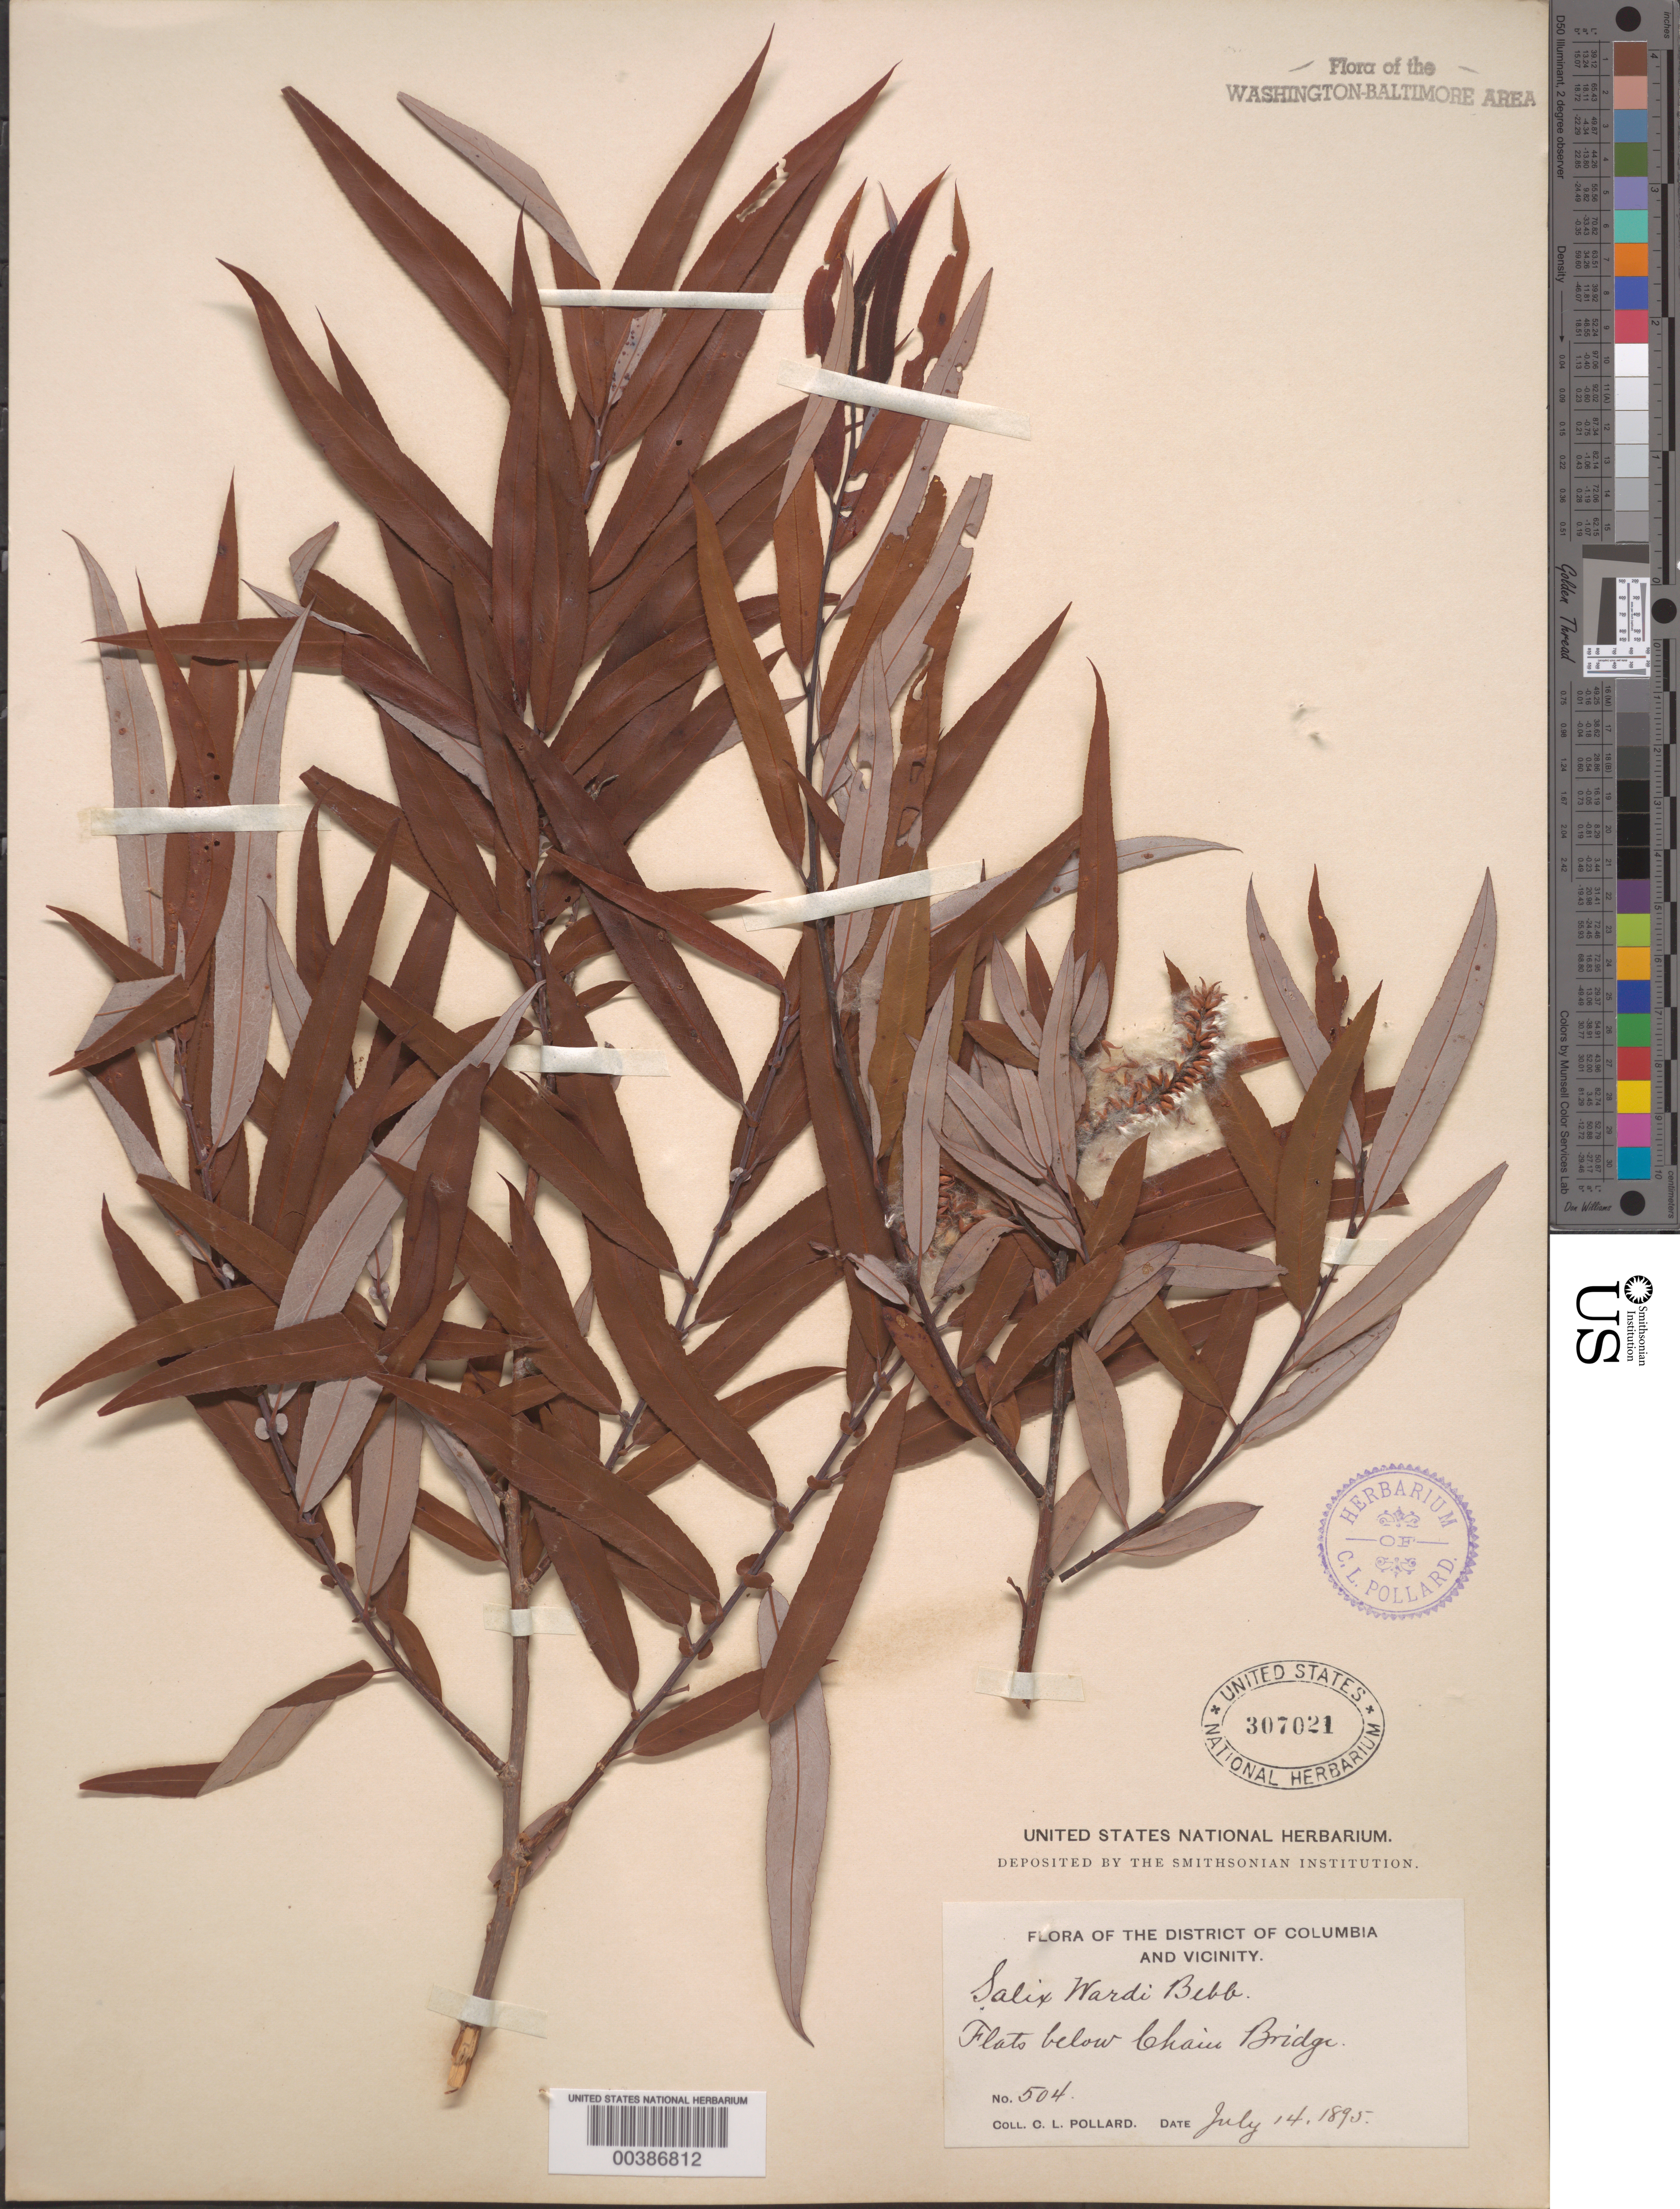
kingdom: Plantae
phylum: Tracheophyta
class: Magnoliopsida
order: Malpighiales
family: Salicaceae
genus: Salix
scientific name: Salix caroliniana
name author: Michx.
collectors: C. L. Pollard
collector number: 504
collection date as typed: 14 Jul 1895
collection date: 1895-07-14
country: United States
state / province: District of Columbia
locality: Below Chain Bridge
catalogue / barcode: US 307021